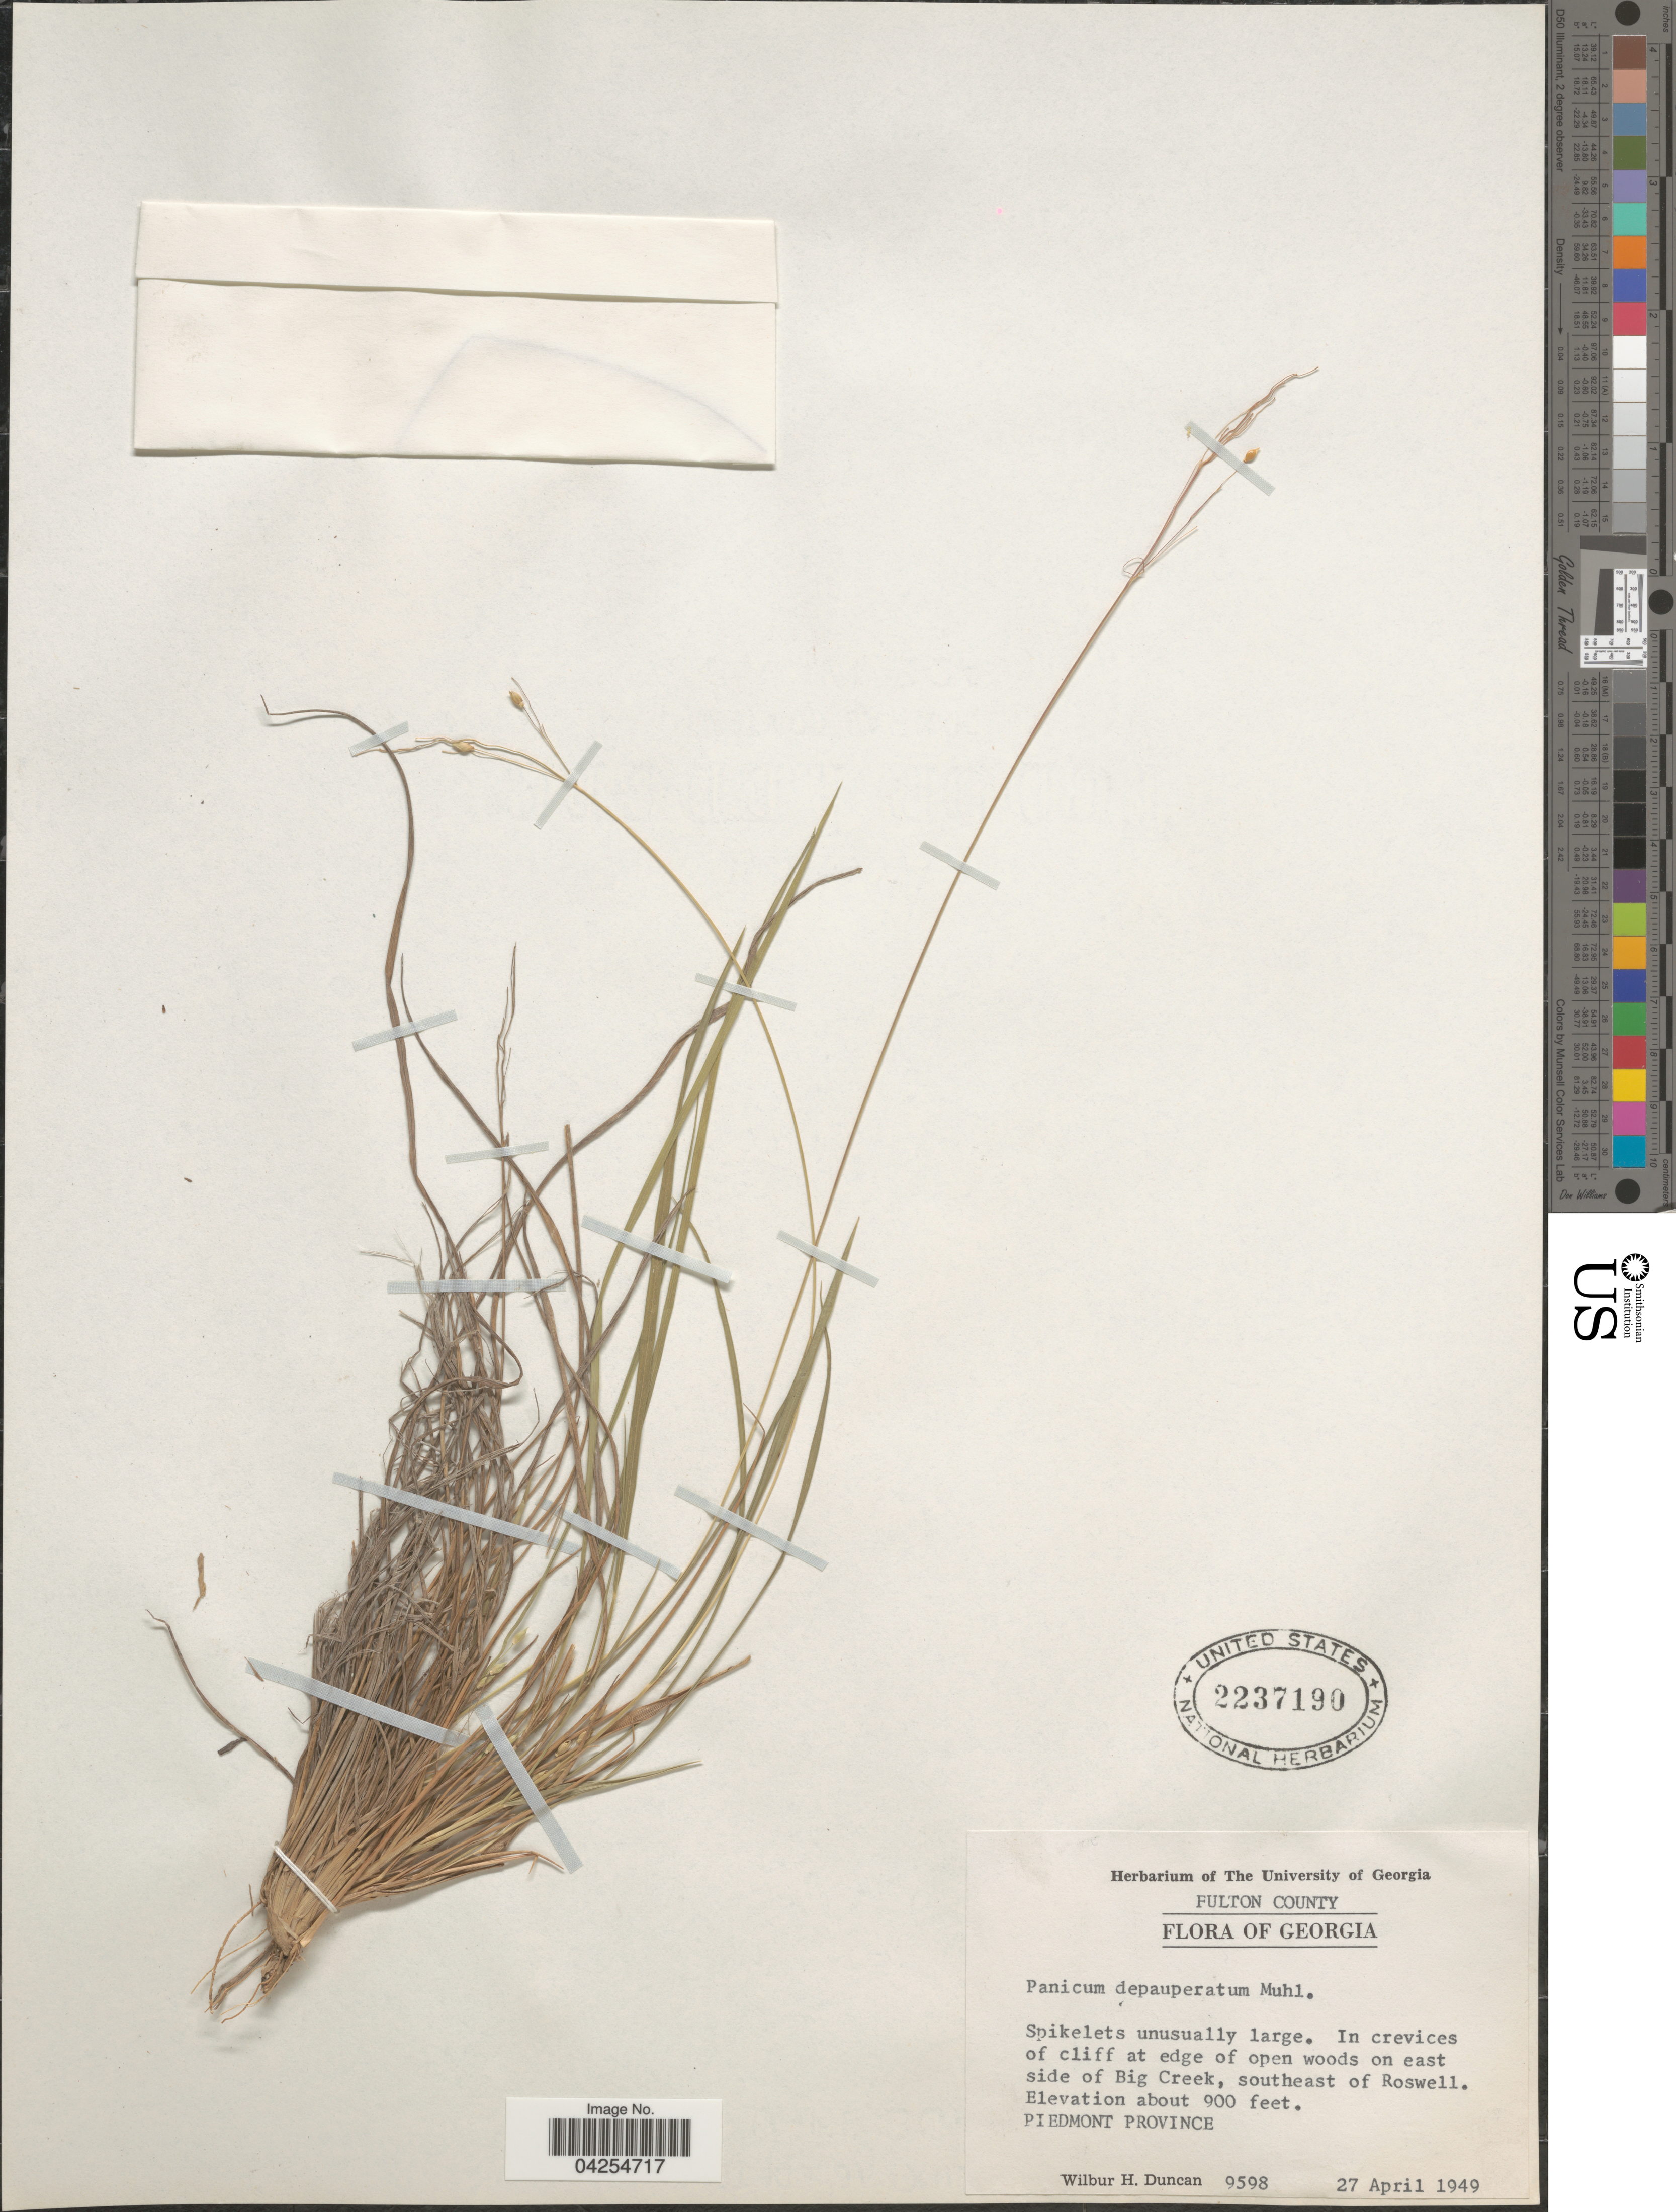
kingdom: Plantae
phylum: Tracheophyta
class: Liliopsida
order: Poales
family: Poaceae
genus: Dichanthelium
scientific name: Dichanthelium depauperatum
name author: (Muhl.) Gould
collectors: W. H. Duncan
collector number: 9598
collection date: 1949-04-27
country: United States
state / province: Georgia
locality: Fulton County. In crevices of cliff at edge of open woods on east side of Big Creek, southeast of Roswell. Piedmont Province.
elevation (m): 274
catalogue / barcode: US 2237190